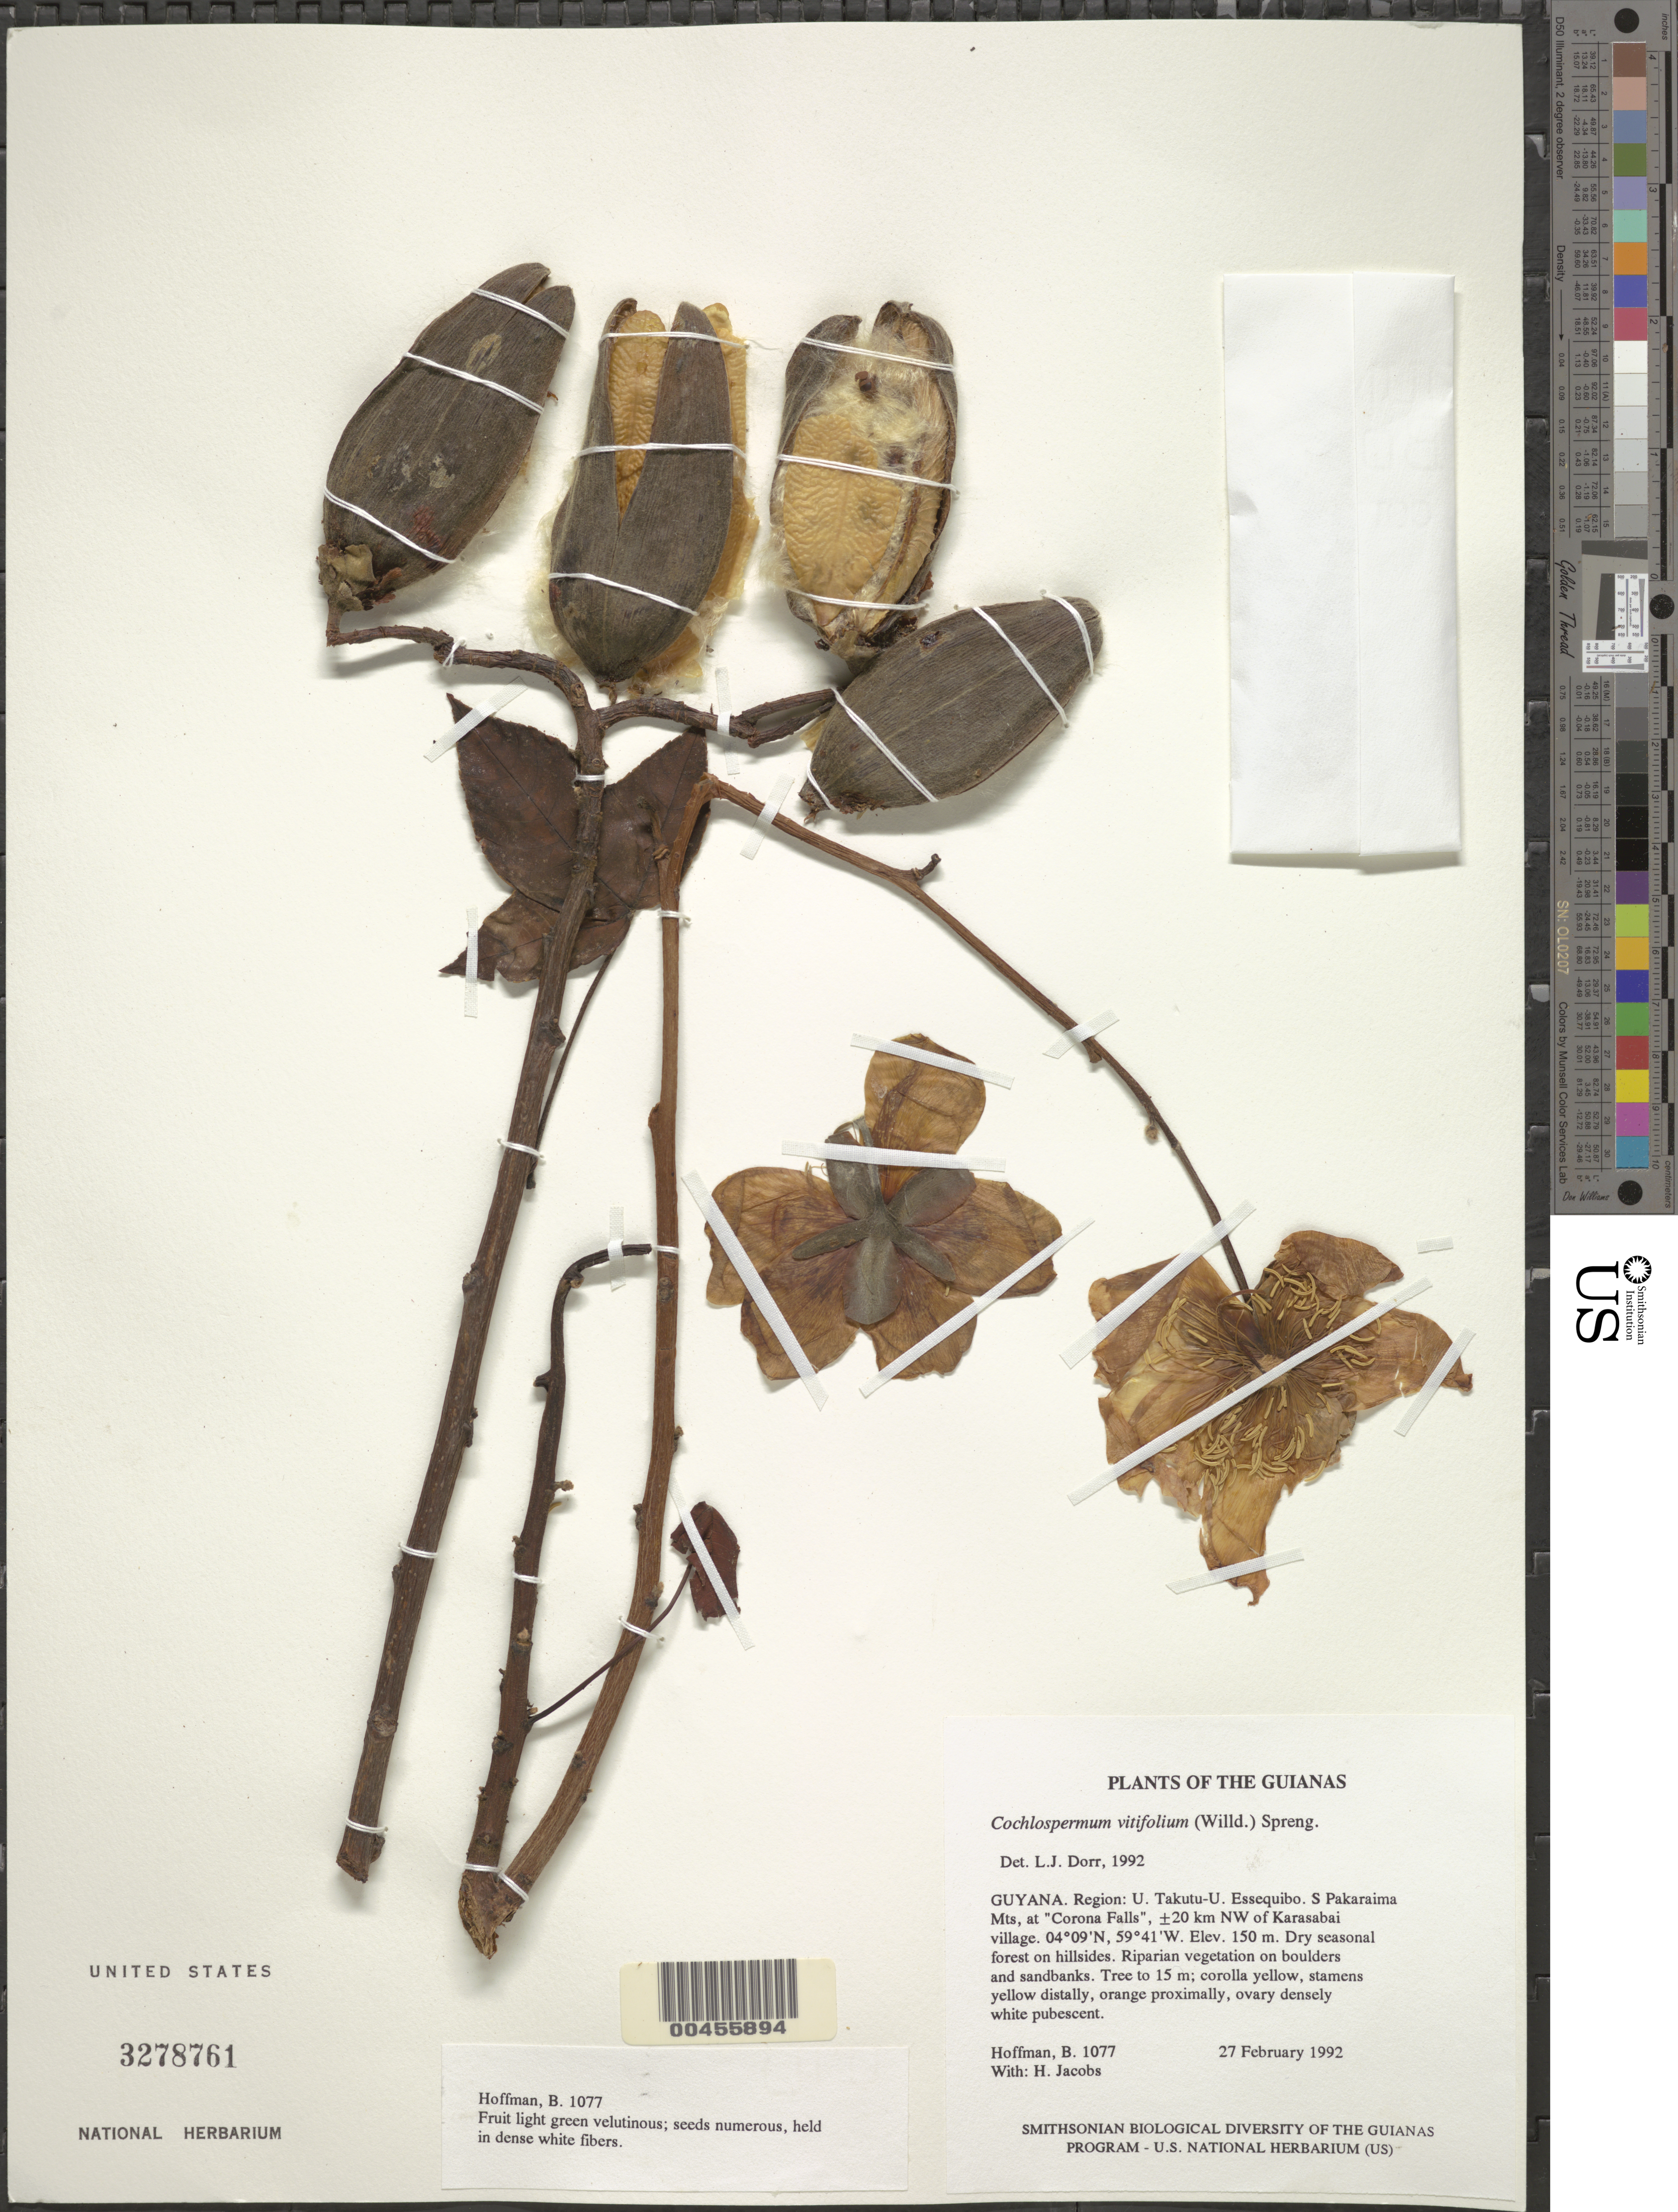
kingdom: Plantae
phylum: Tracheophyta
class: Magnoliopsida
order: Malvales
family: Cochlospermaceae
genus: Cochlospermum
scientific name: Cochlospermum vitifolium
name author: (Willd.) Spreng.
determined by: Dorr, L. J., (BOT), Smithsonian Institution - National Museum of Natural History (UNITED STATES)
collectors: B. Hoffman & H. Jacobs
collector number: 1077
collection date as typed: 27 February 1992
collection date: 1992-02-27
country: Guyana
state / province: U. Takutu-U. Essequibo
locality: S Pakaraima Mts, at "Corona Falls", ±20 km NW of Karasabai village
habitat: Dry seasonal forest on hillsides. Riparian vegetation on boulders and sandbanks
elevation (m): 150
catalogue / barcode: US 3278761